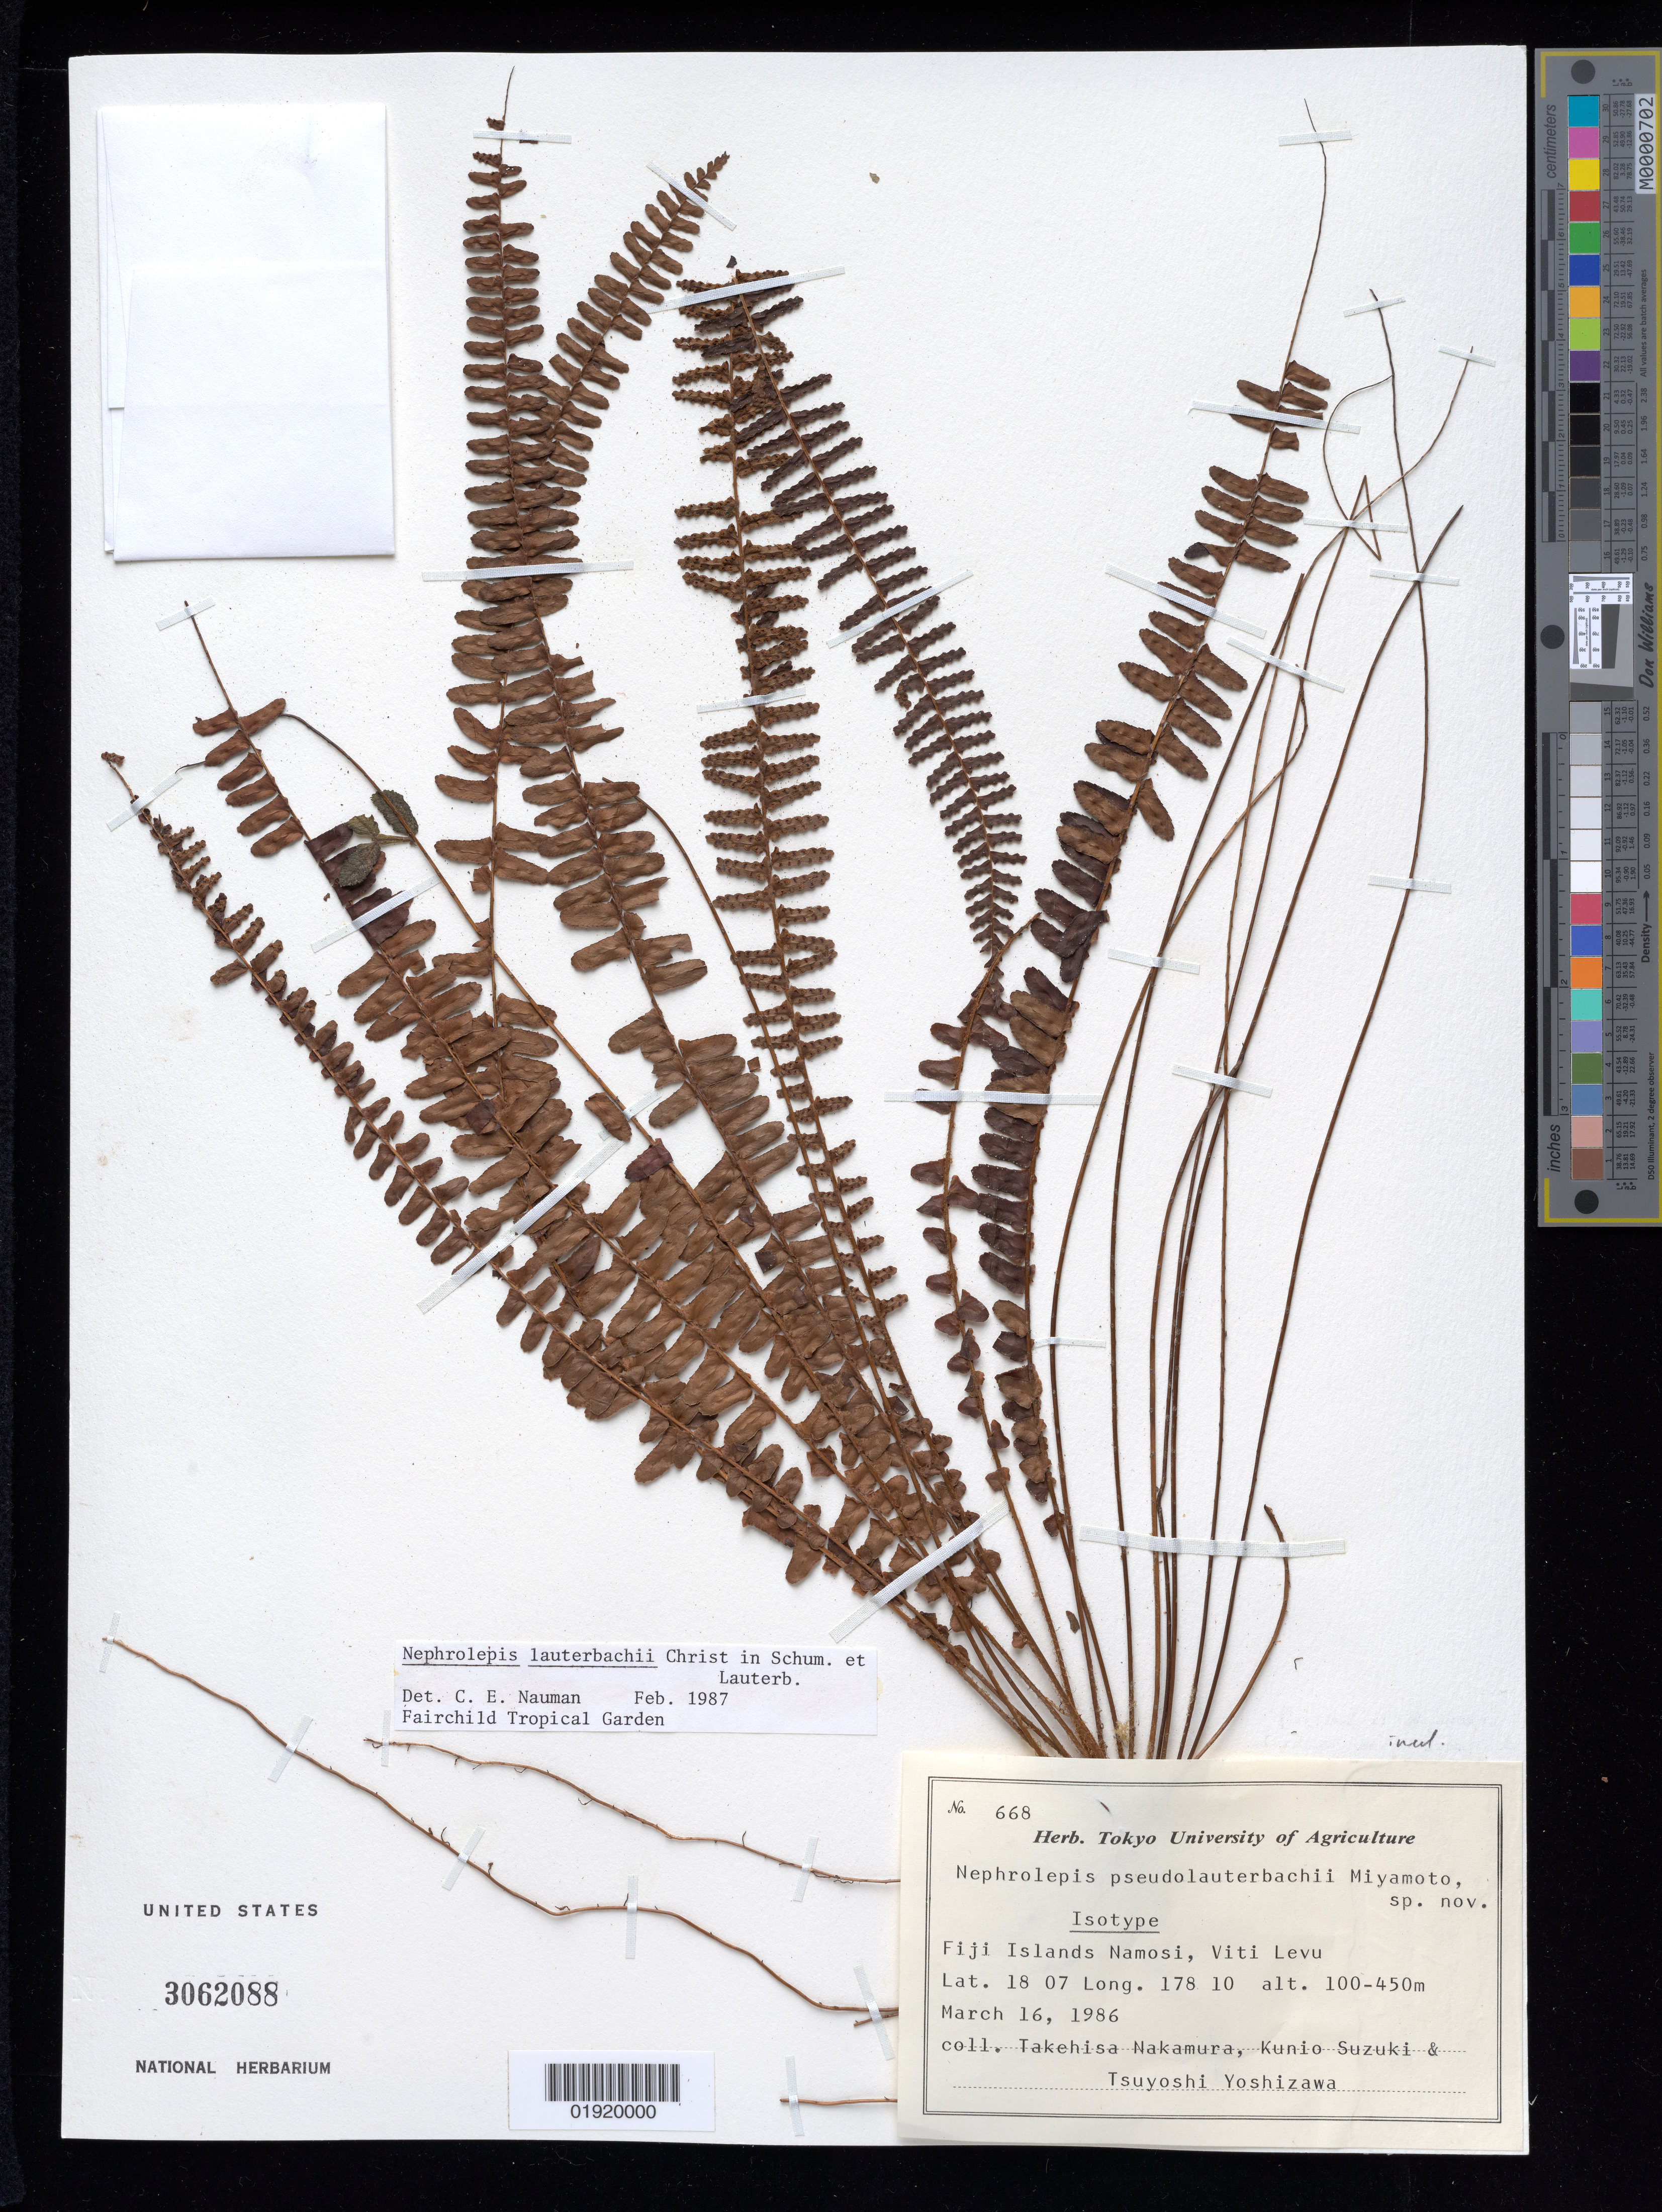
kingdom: Plantae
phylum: Tracheophyta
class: Polypodiopsida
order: Polypodiales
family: Nephrolepidaceae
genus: Nephrolepis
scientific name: Nephrolepis cordifolia var. pseudolauterbachii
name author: Hovenkamp & Miyam.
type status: Isotype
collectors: T. Nakamura, K. Suzuki & T. Yoshizawa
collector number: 668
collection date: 1986-03-16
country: Fiji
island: Viti Levu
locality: Fiji Islands Namosi, Viti Levu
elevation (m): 100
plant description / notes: Originally labeled as Nephrolepis pseudolauterbachii Miaymoto, sp. nov.; ined. name, taxon published as Nephrolepis cordifolia var. pseudolauterbachii Hovenkamp & Miyam.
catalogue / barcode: US 3062088